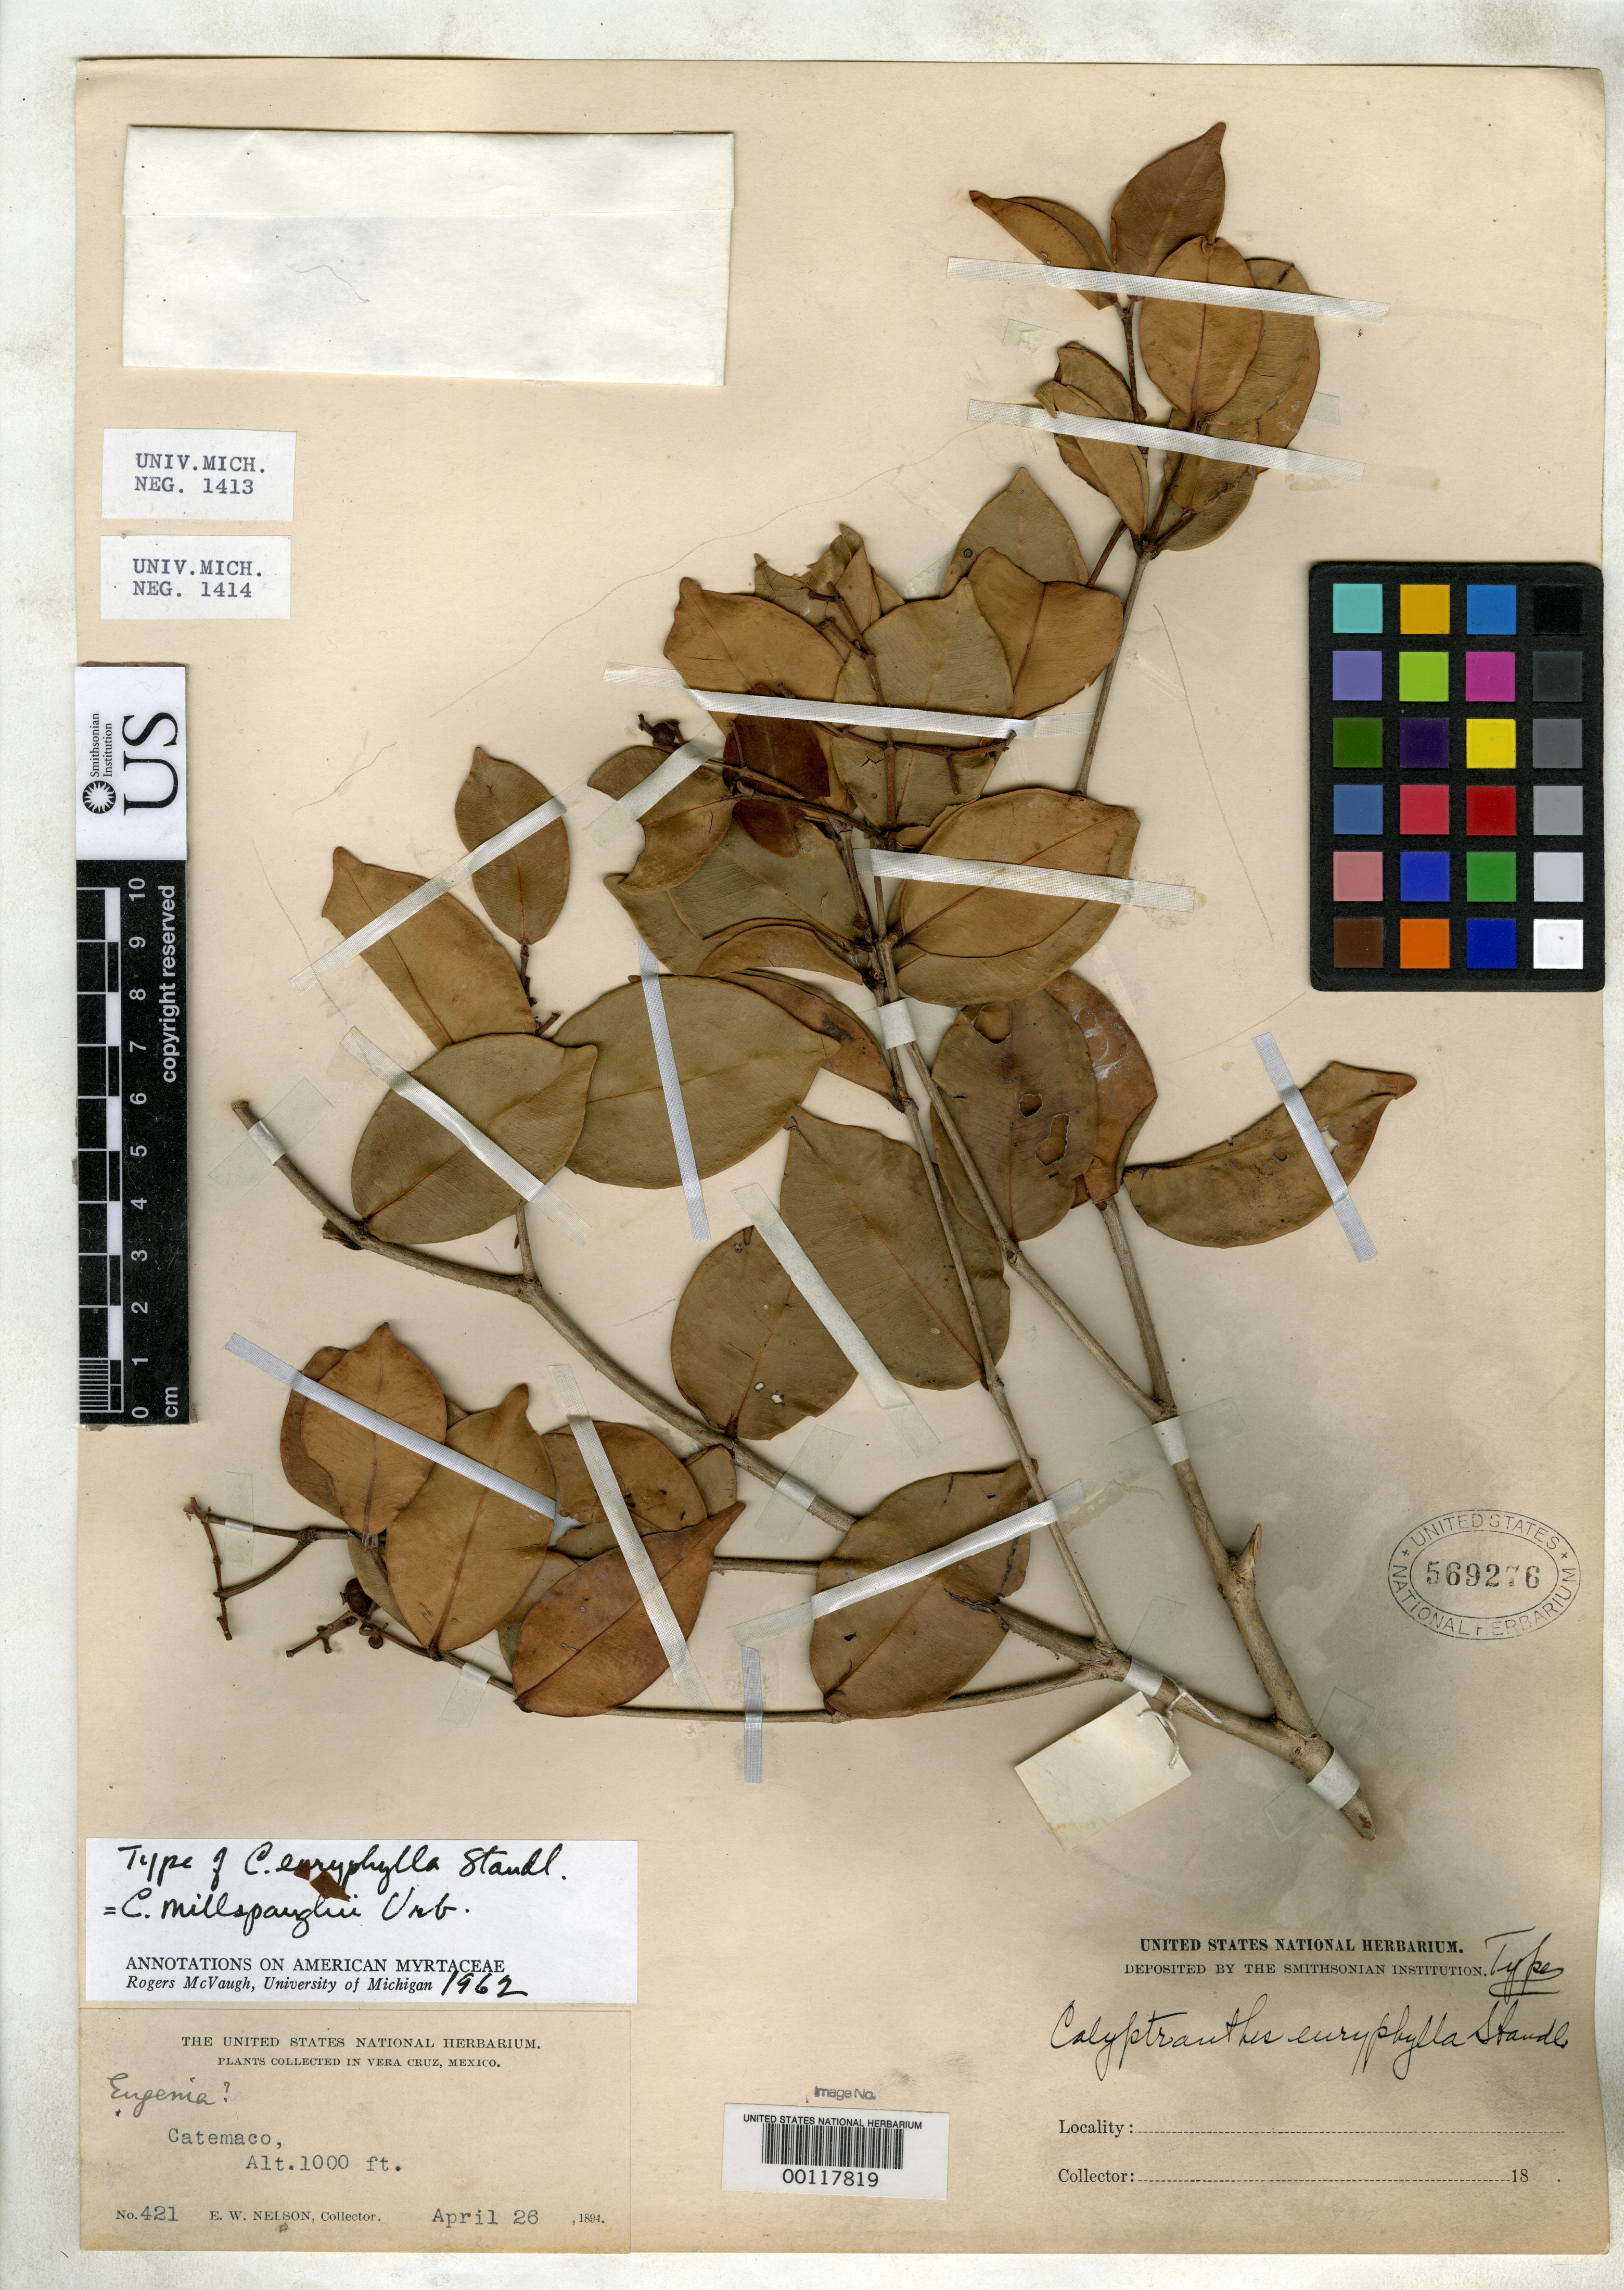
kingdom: Plantae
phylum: Tracheophyta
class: Magnoliopsida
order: Myrtales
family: Myrtaceae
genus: Calyptranthes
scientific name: Calyptranthes euryphylla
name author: Standl.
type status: Holotype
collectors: E. W. Nelson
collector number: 421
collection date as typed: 26 Apr 1894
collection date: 1894-04-26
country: Mexico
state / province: Veracruz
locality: Catemaco.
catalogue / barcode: US 569276